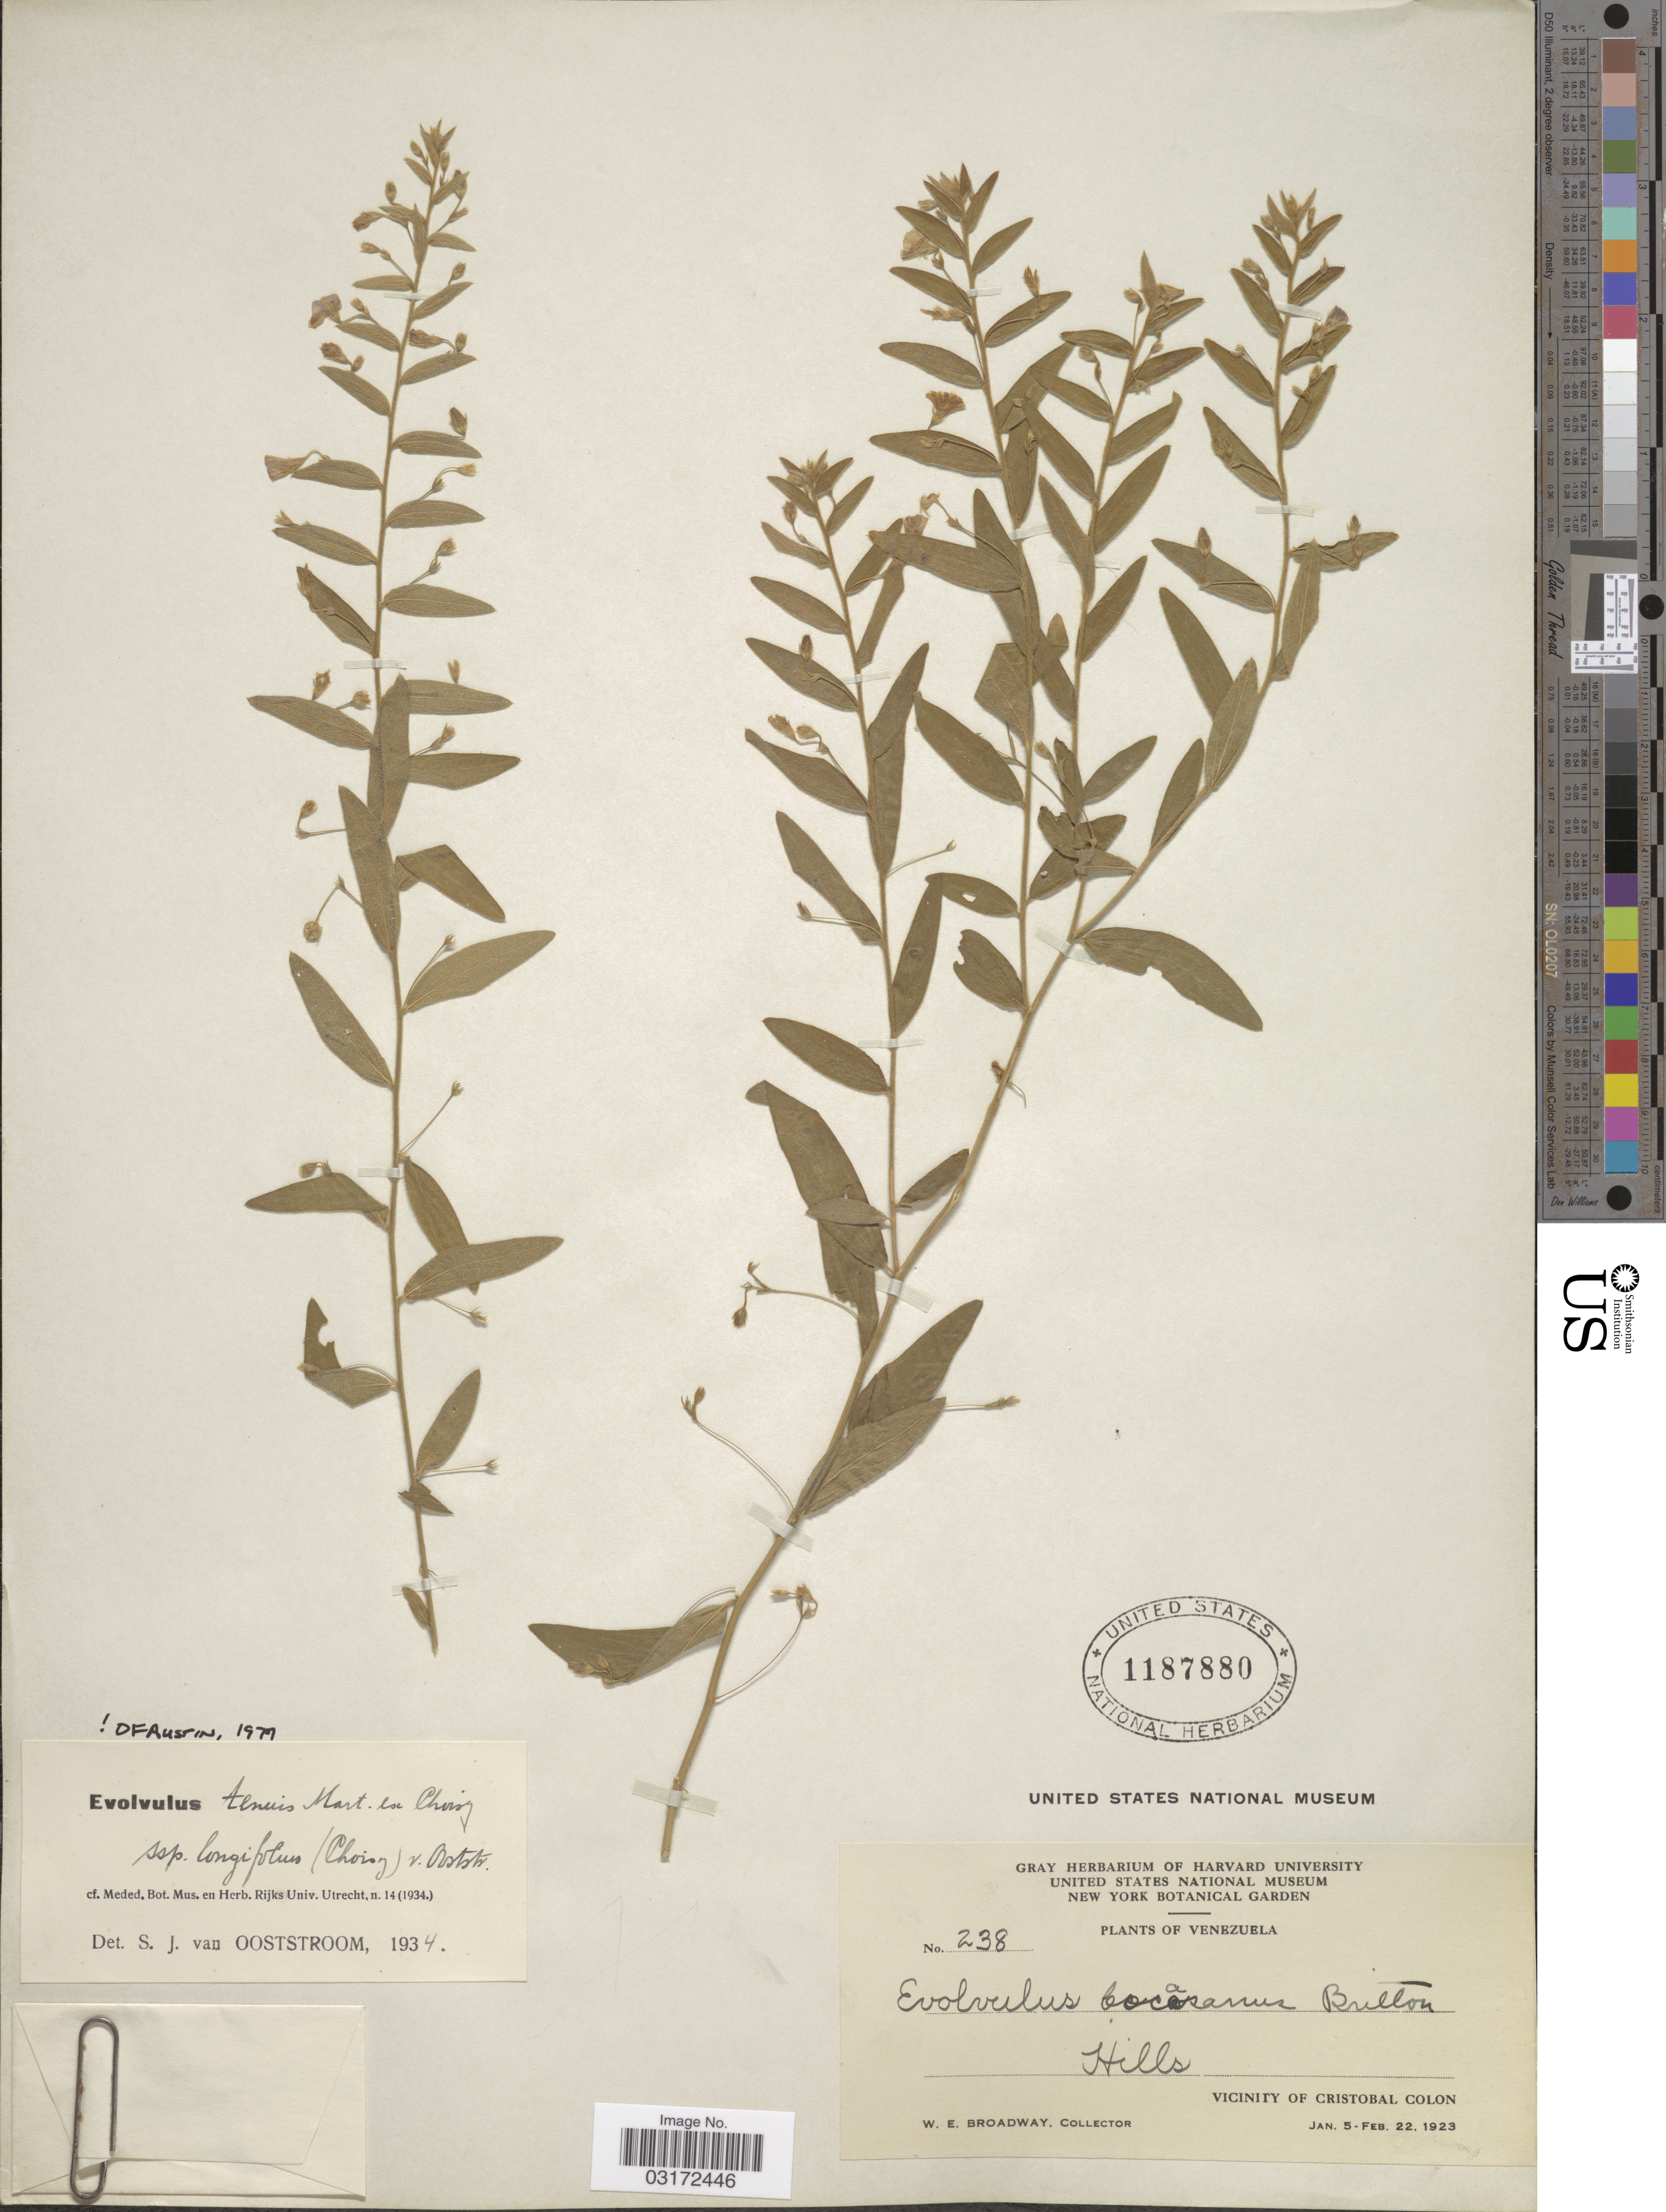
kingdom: Plantae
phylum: Tracheophyta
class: Magnoliopsida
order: Solanales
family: Convolvulaceae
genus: Evolvulus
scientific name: Evolvulus tenuis subsp. longifolius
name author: Mart. ex Choisy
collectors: W. E. Broadway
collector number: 238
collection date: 1923-01-05/1923-02-22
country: Venezuela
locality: Hills. Vicinity of Cristobal Colon.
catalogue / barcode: US 1187880